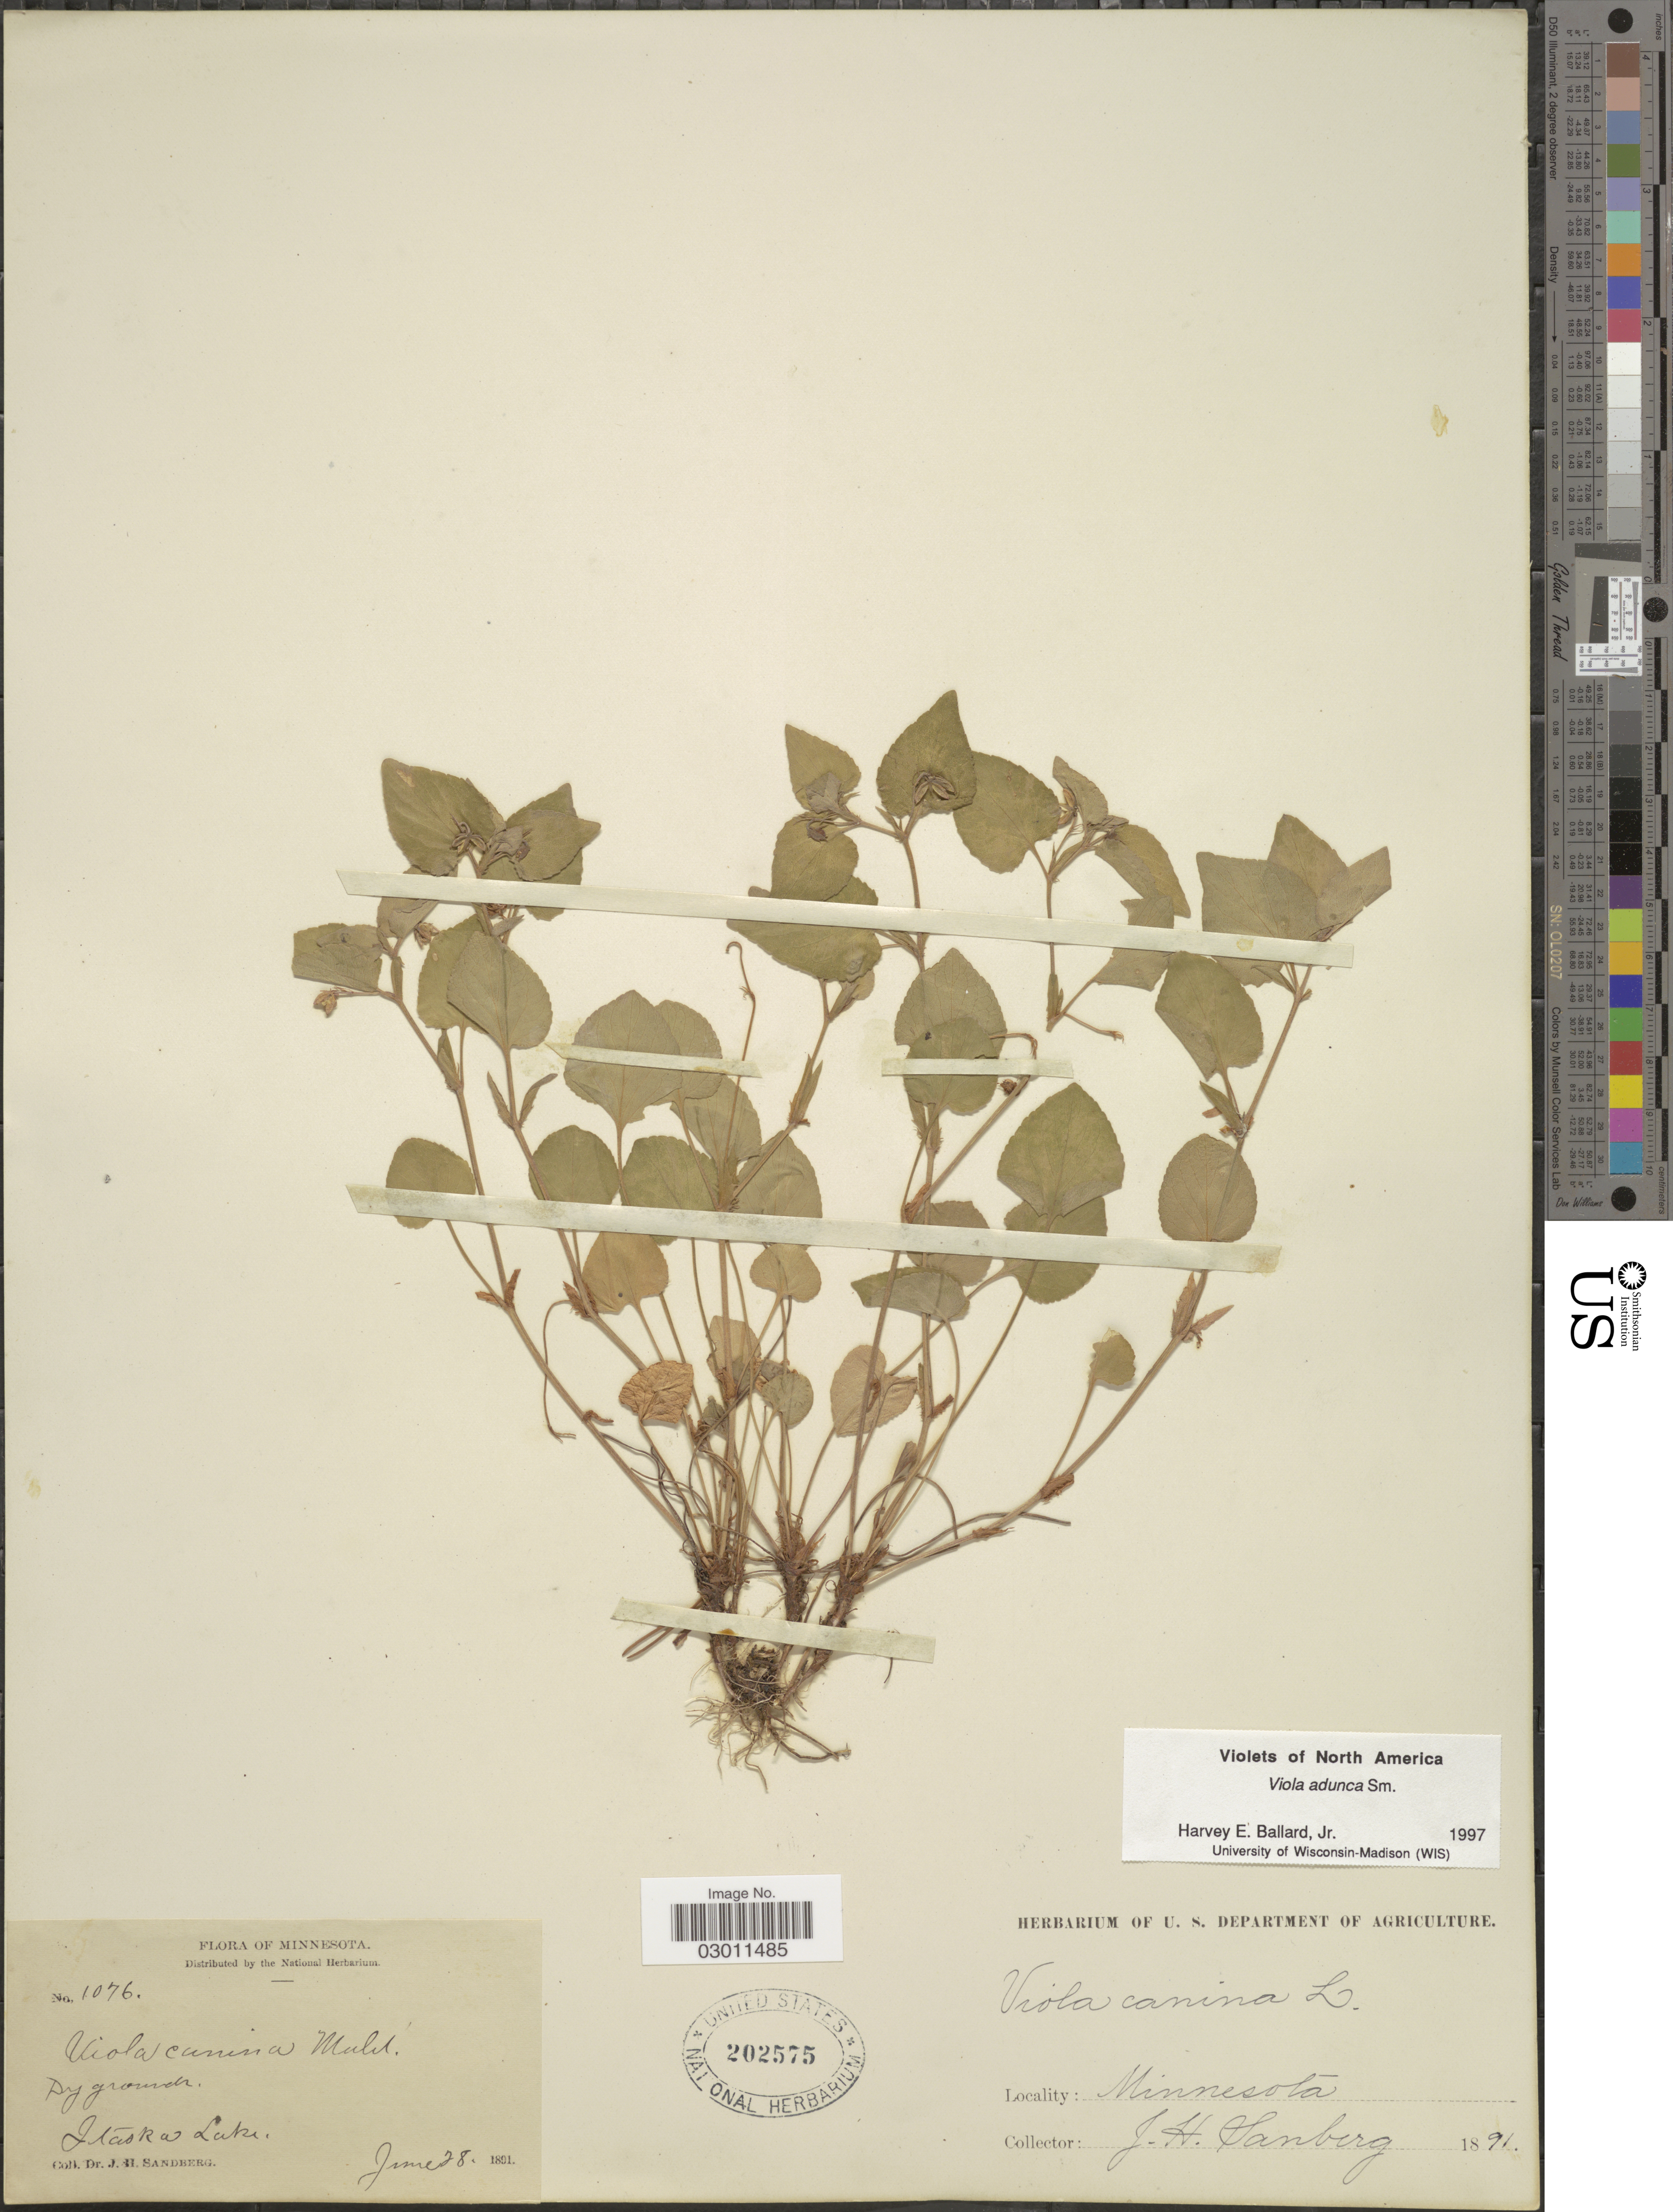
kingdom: Plantae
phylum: Tracheophyta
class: Magnoliopsida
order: Malpighiales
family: Violaceae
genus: Viola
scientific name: Viola adunca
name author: Sm.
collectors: J. H. Sandberg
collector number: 1076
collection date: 1891-06-28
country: United States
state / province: Minnesota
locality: Itaska Lake.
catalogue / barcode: US 202575